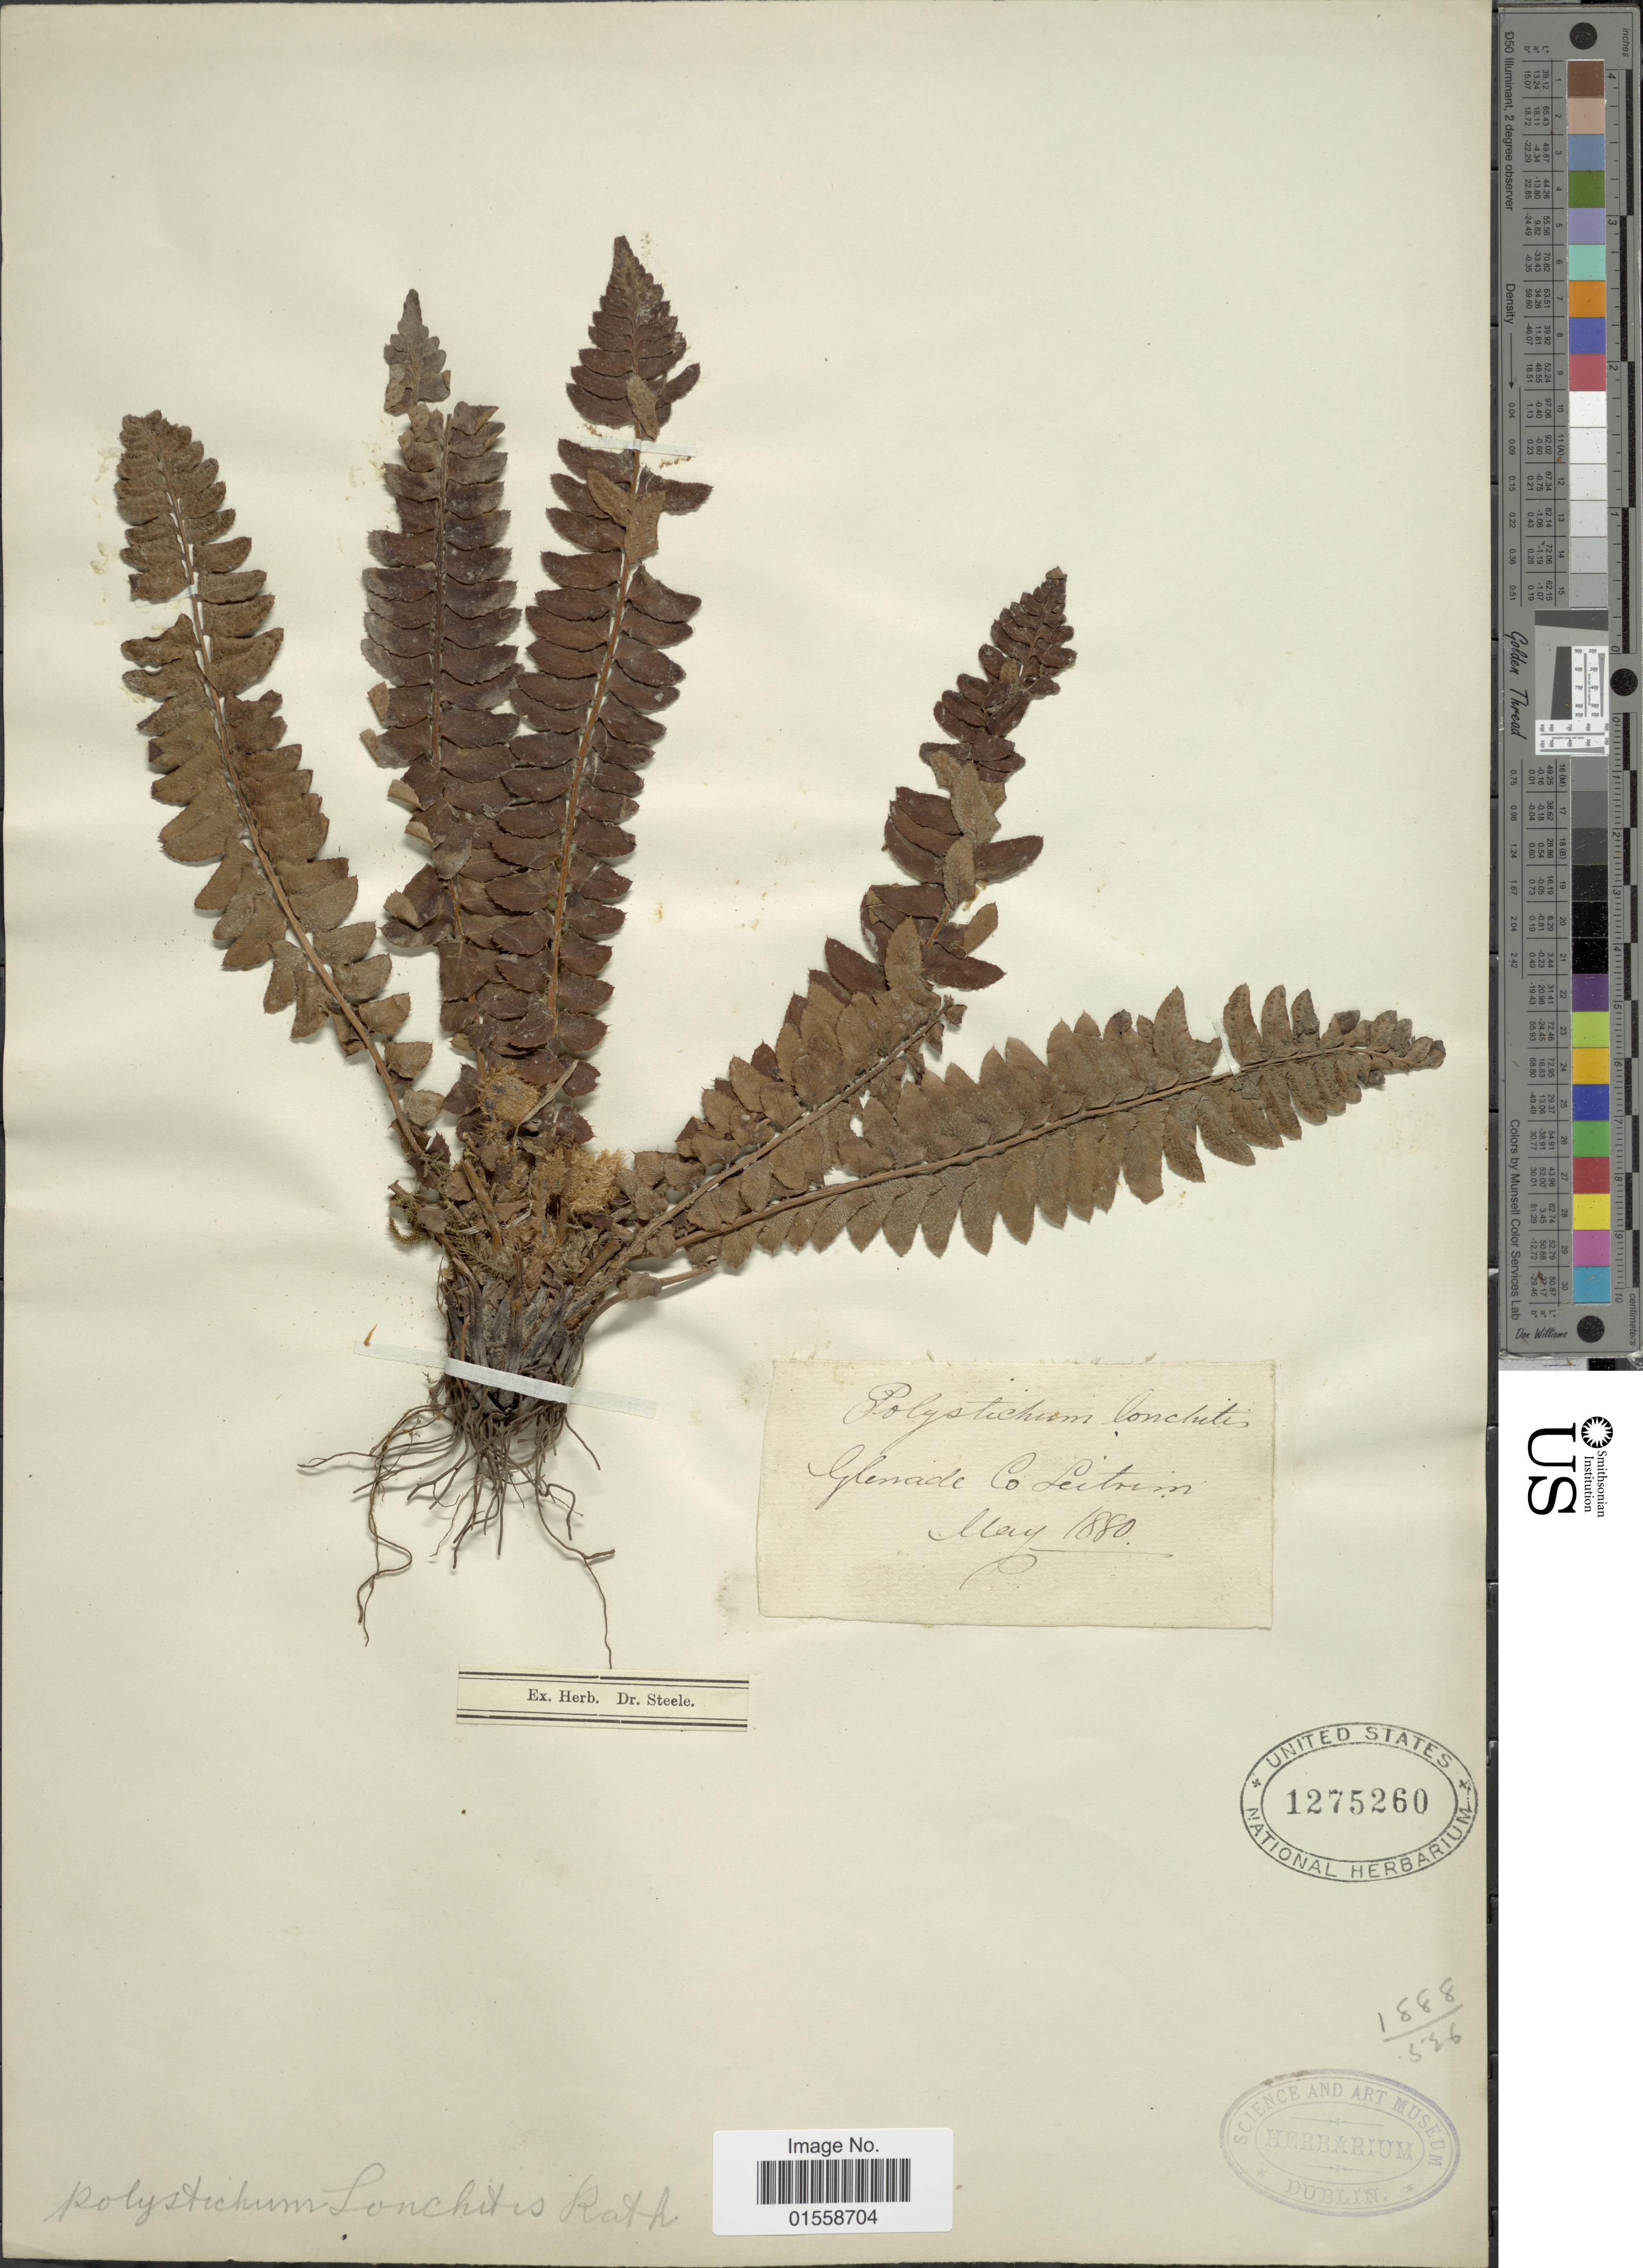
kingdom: Plantae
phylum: Tracheophyta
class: Polypodiopsida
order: Polypodiales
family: Dryopteridaceae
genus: Polystichum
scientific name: Polystichum lonchitis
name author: (Roth) L.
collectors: ex herb. Edward S. Steele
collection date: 1880-05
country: Ireland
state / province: Connaught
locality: Glenade Co Leitrim.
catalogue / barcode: US 1275260